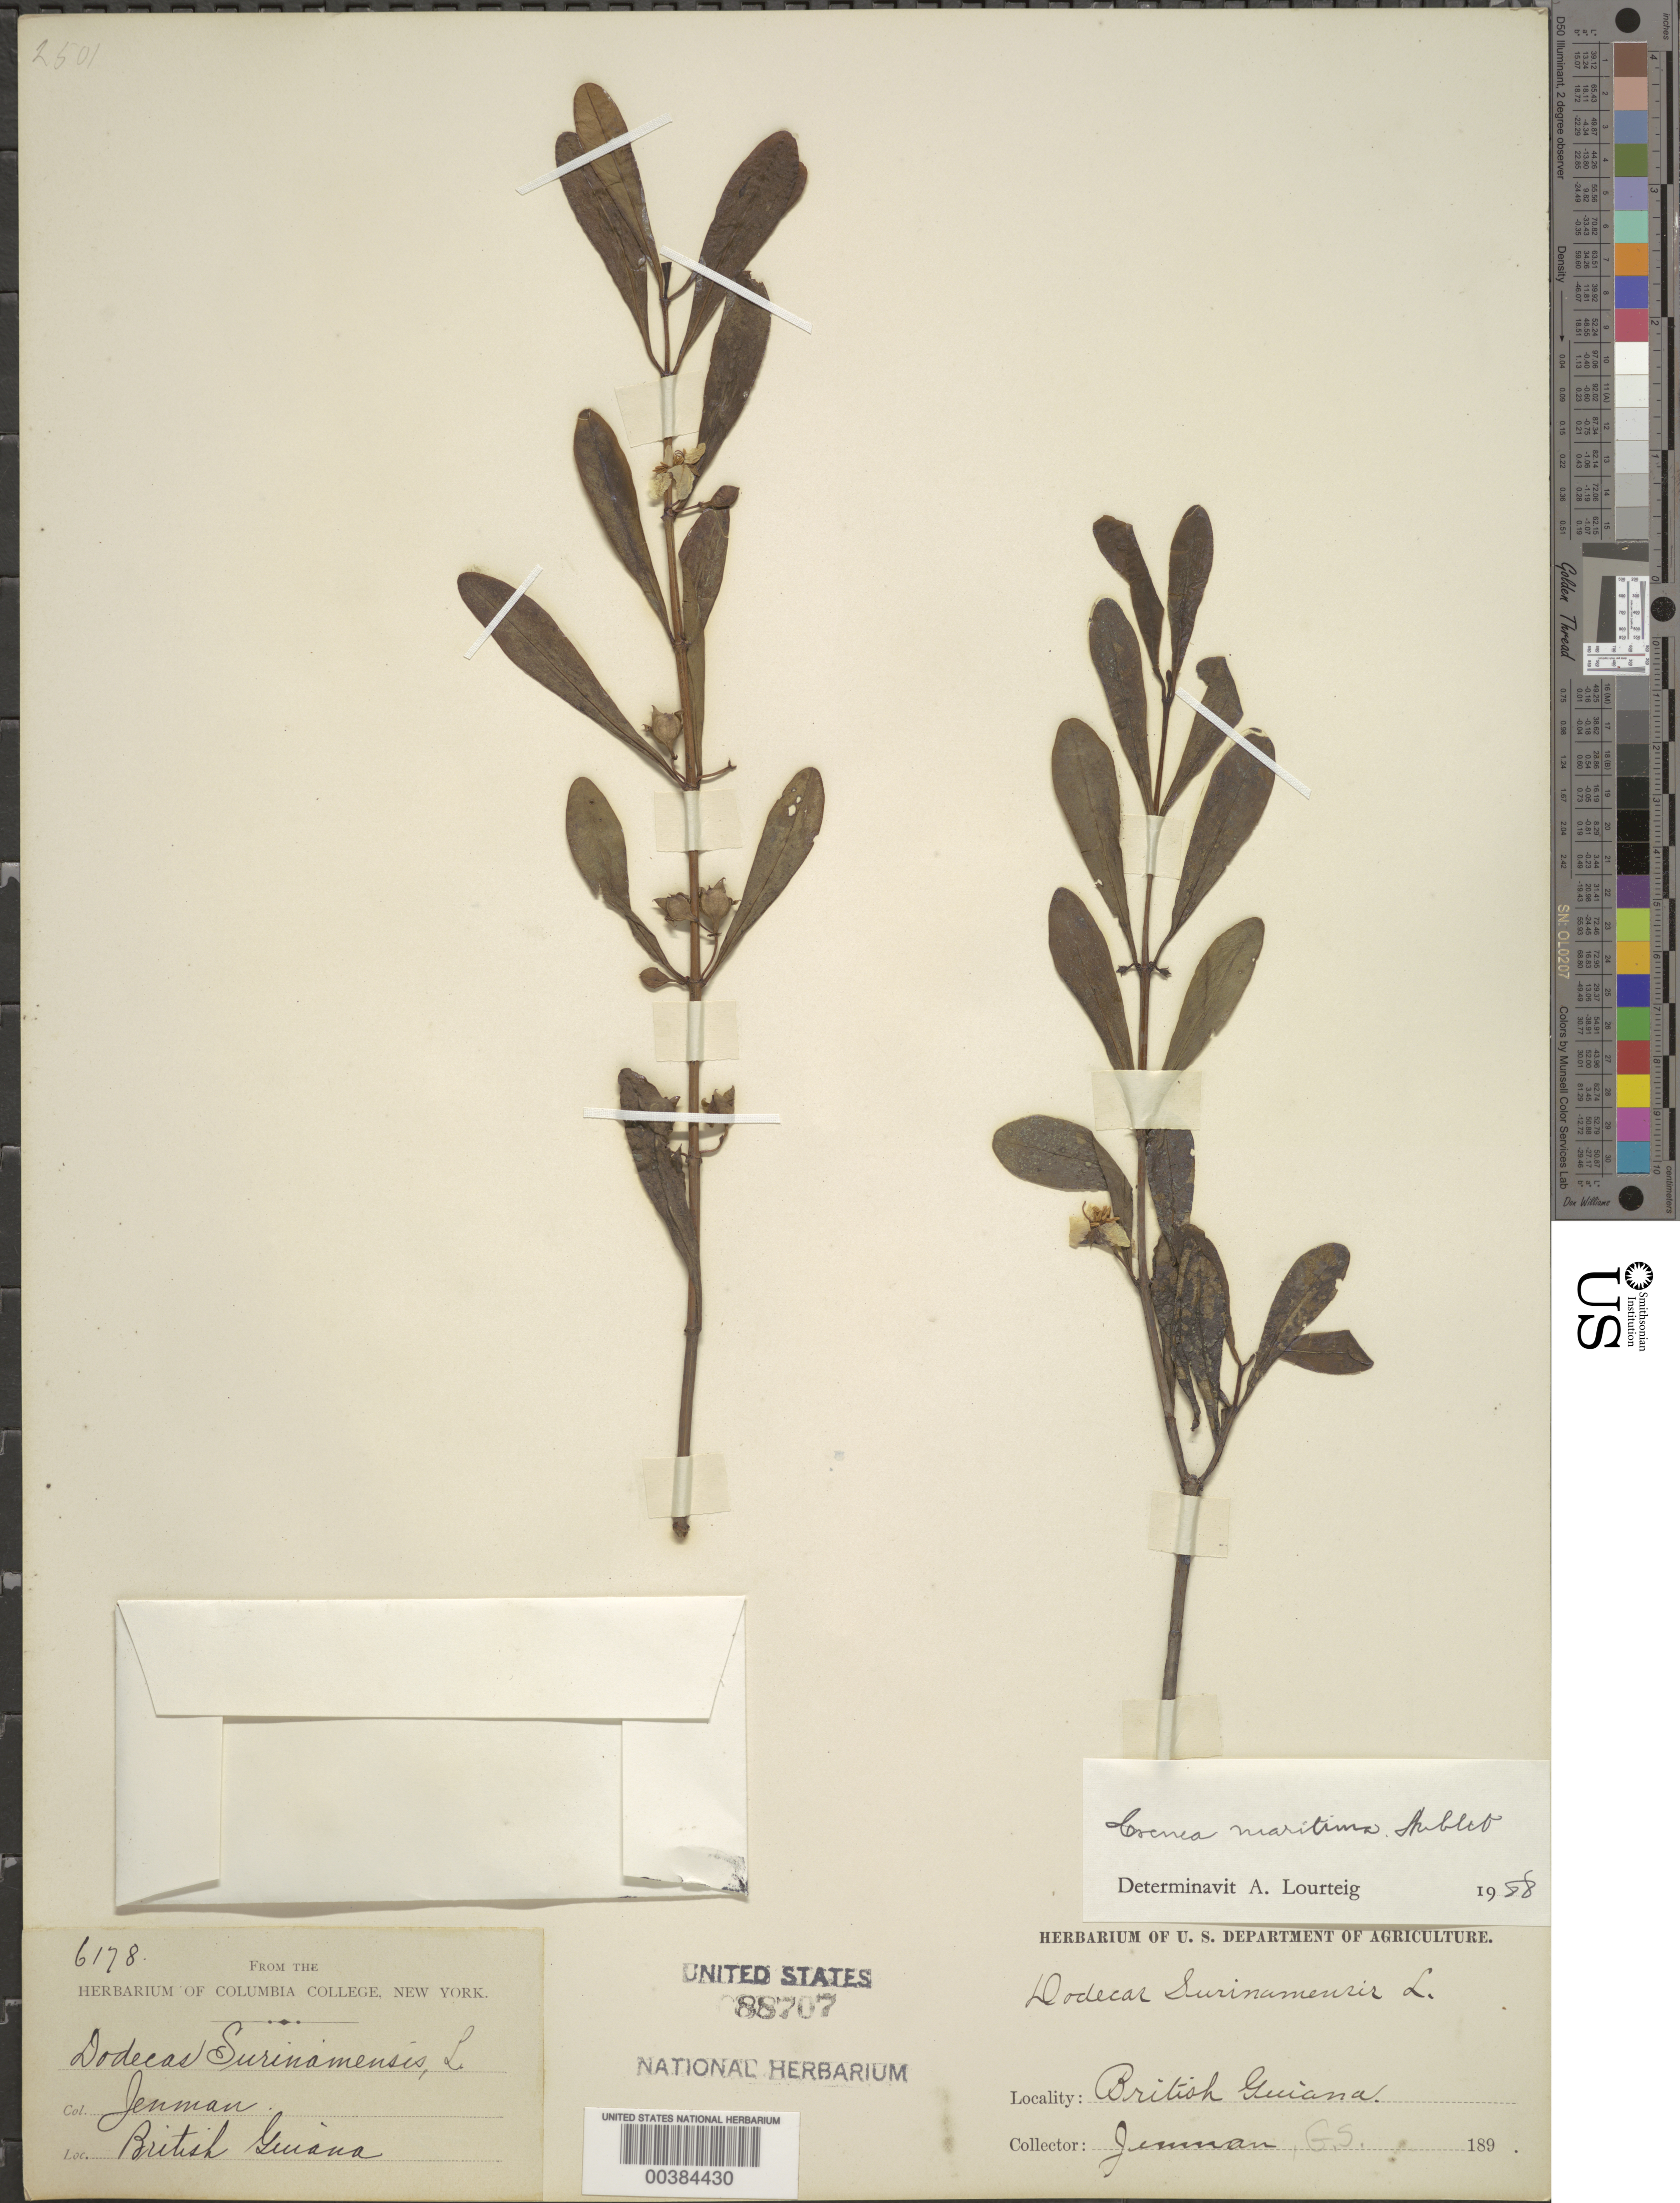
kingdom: Plantae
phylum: Tracheophyta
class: Magnoliopsida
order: Myrtales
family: Lythraceae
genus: Ammannia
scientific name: Ammannia maritima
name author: (Aubl.) S.A. Graham et al.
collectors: G. S. Jenman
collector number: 6178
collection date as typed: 189-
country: Guyana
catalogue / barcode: US 88707